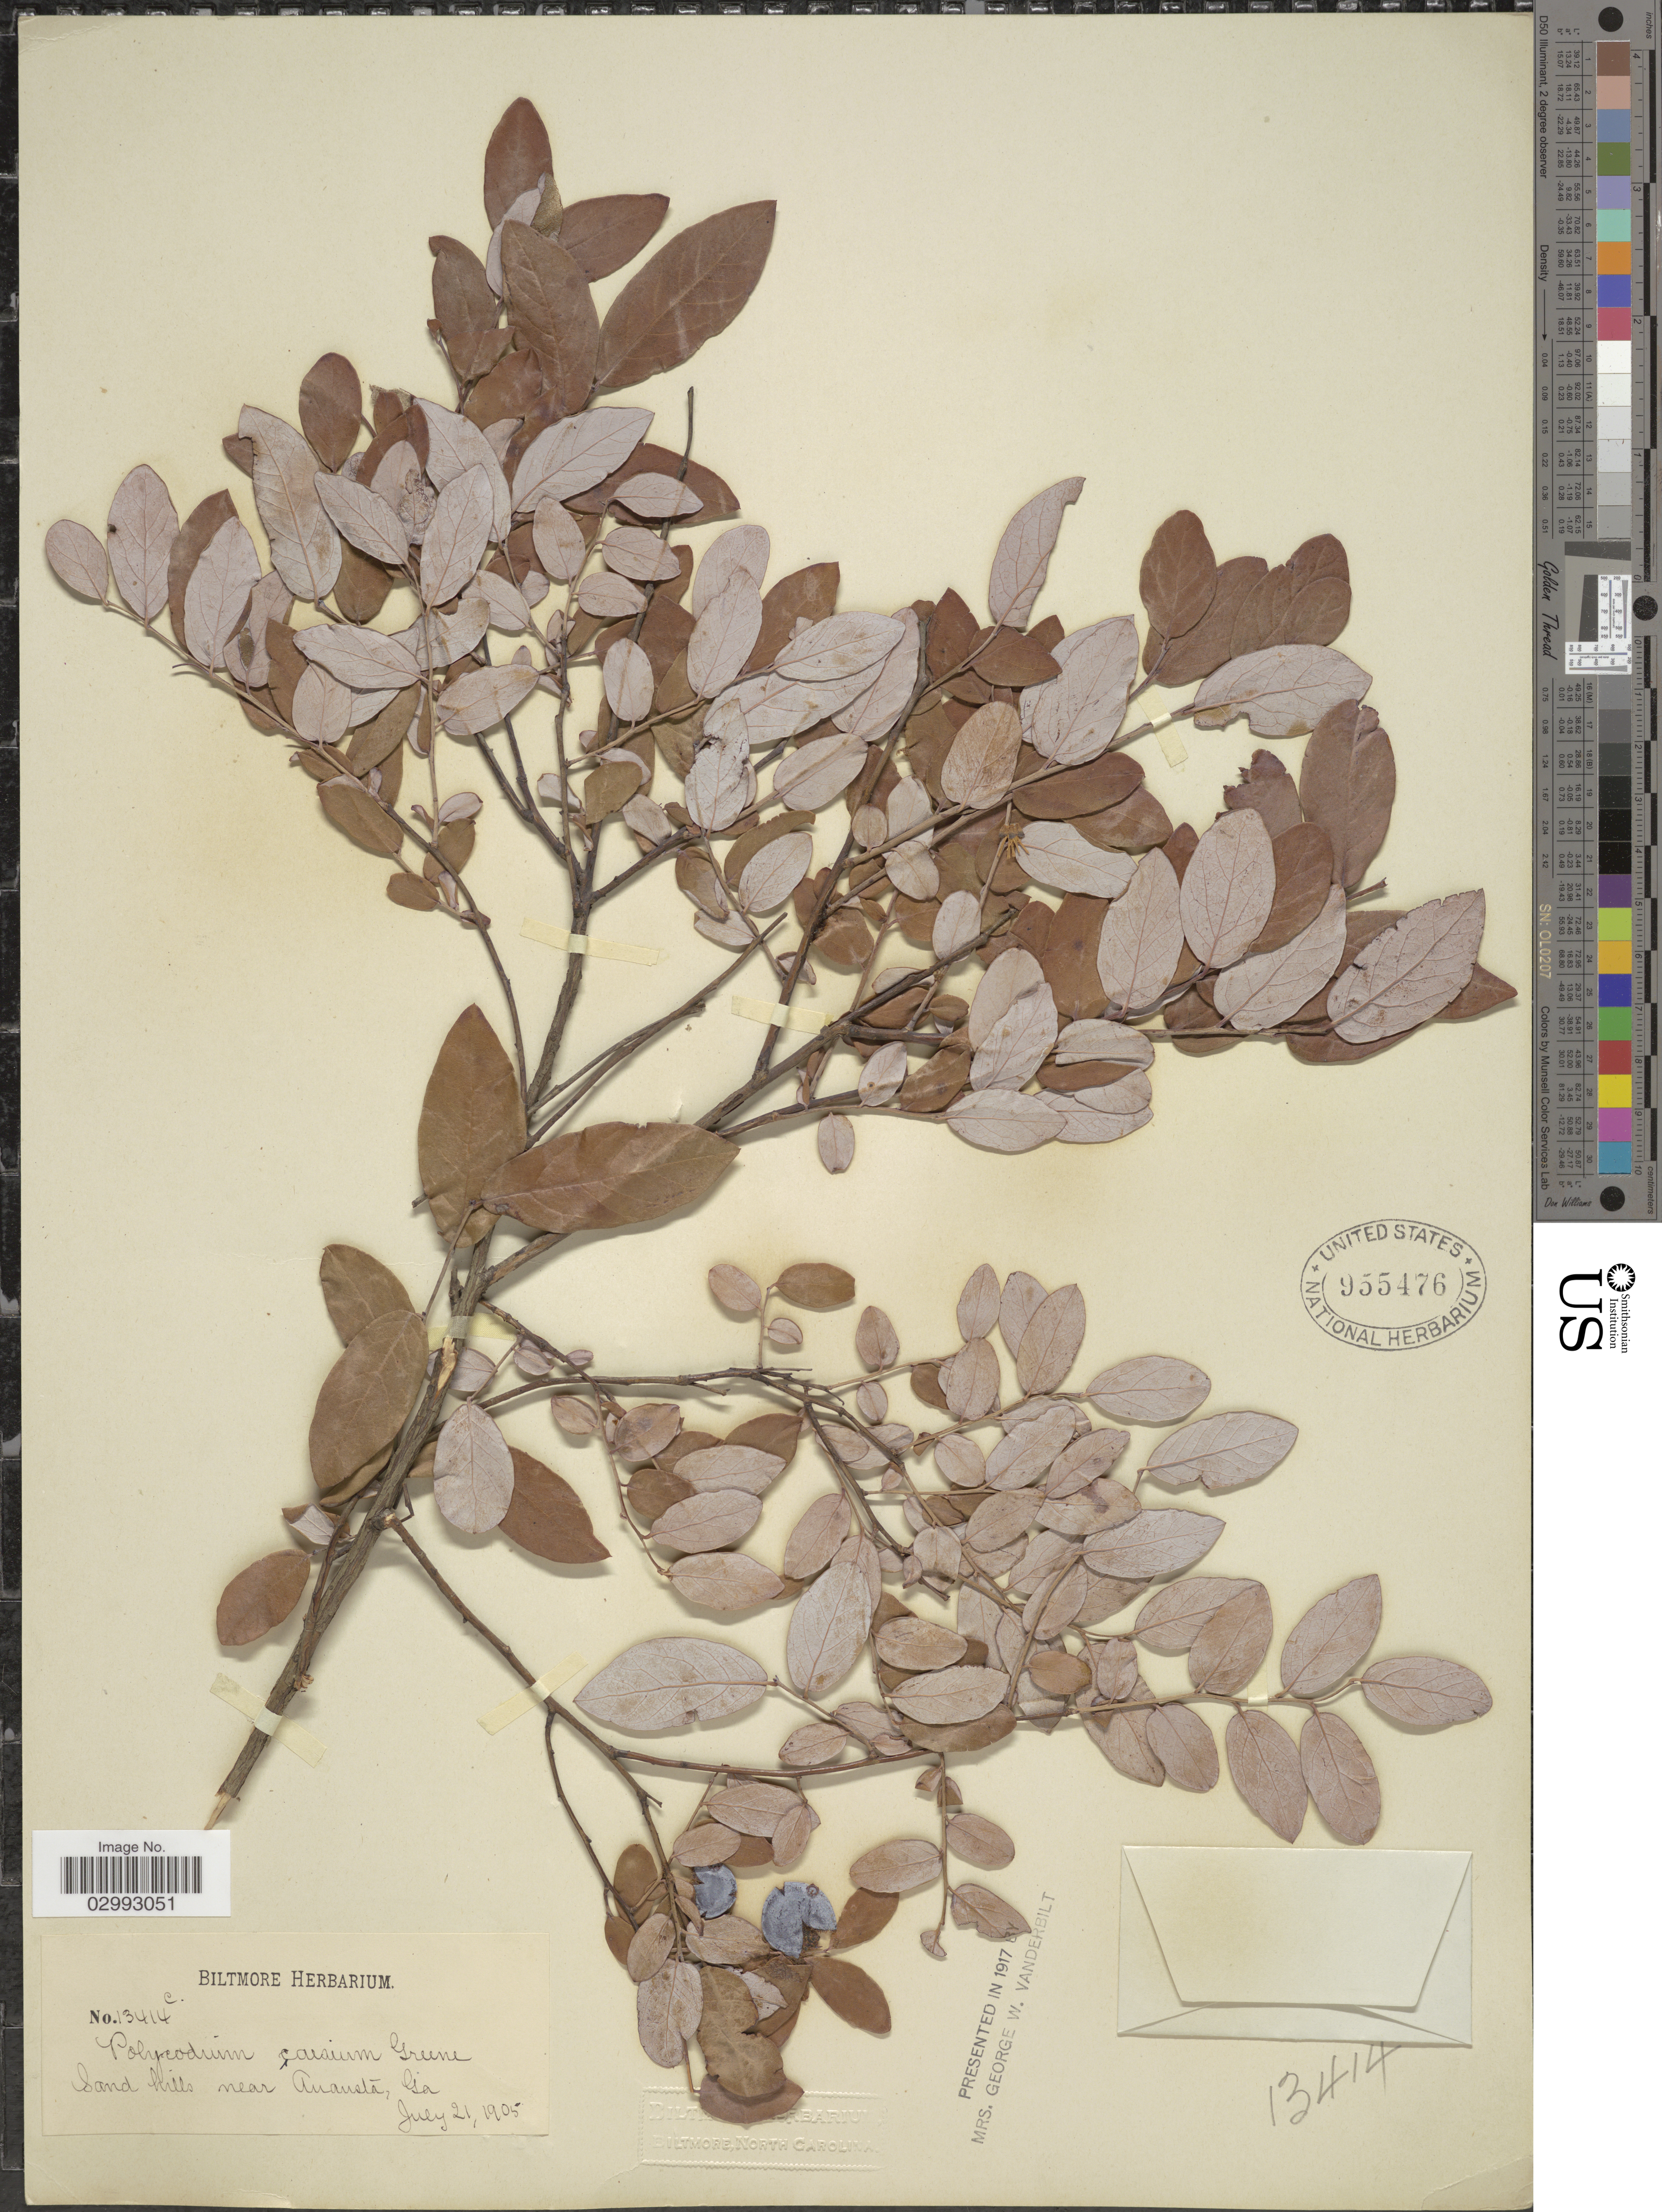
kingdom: Plantae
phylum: Tracheophyta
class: Magnoliopsida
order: Ericales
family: Ericaceae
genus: Polycodium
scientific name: Polycodium caesium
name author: (Greene) Greene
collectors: ex herb. Biltmore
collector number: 13414c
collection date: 1905-07-21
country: United States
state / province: Georgia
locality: Sand hills near Augusta, Ga.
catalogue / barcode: US 955476